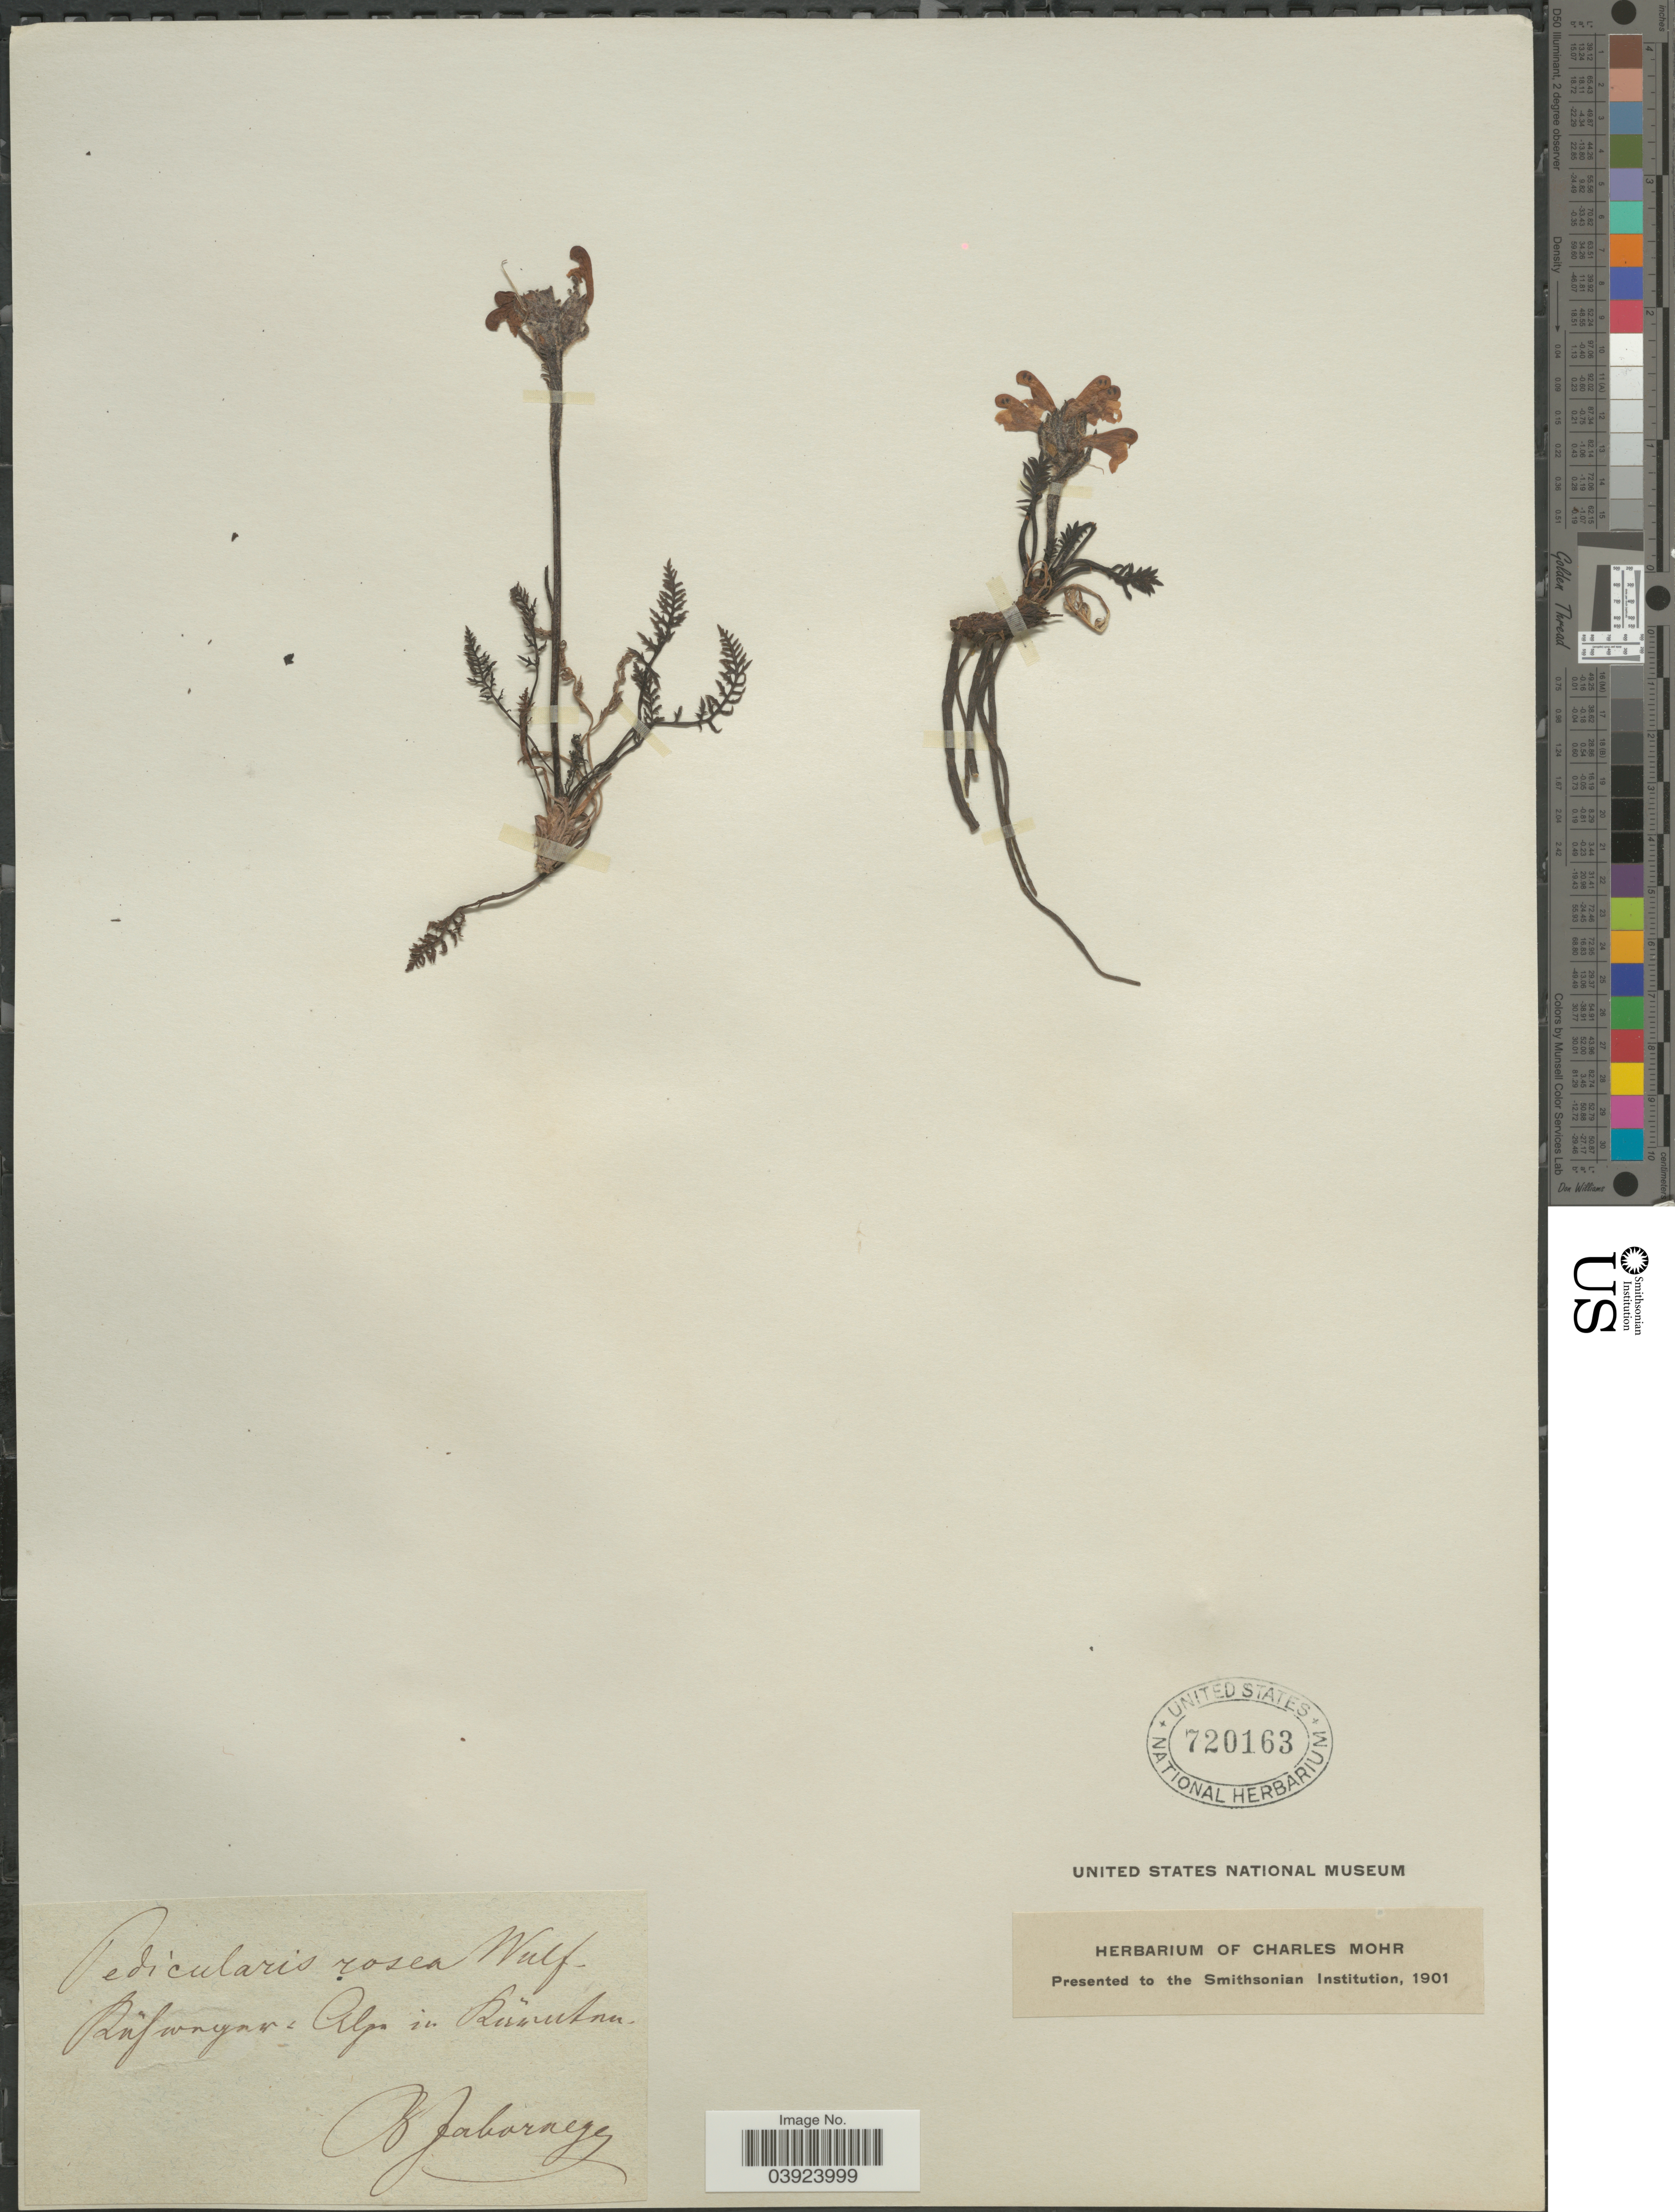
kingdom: Plantae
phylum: Tracheophyta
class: Magnoliopsida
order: Lamiales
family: Orobanchaceae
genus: Pedicularis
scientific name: Pedicularis rosea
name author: Wulfen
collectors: B. Jabornegg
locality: Rüfwayan: Alpe in [illegible text].[interpreted]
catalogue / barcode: US 720163